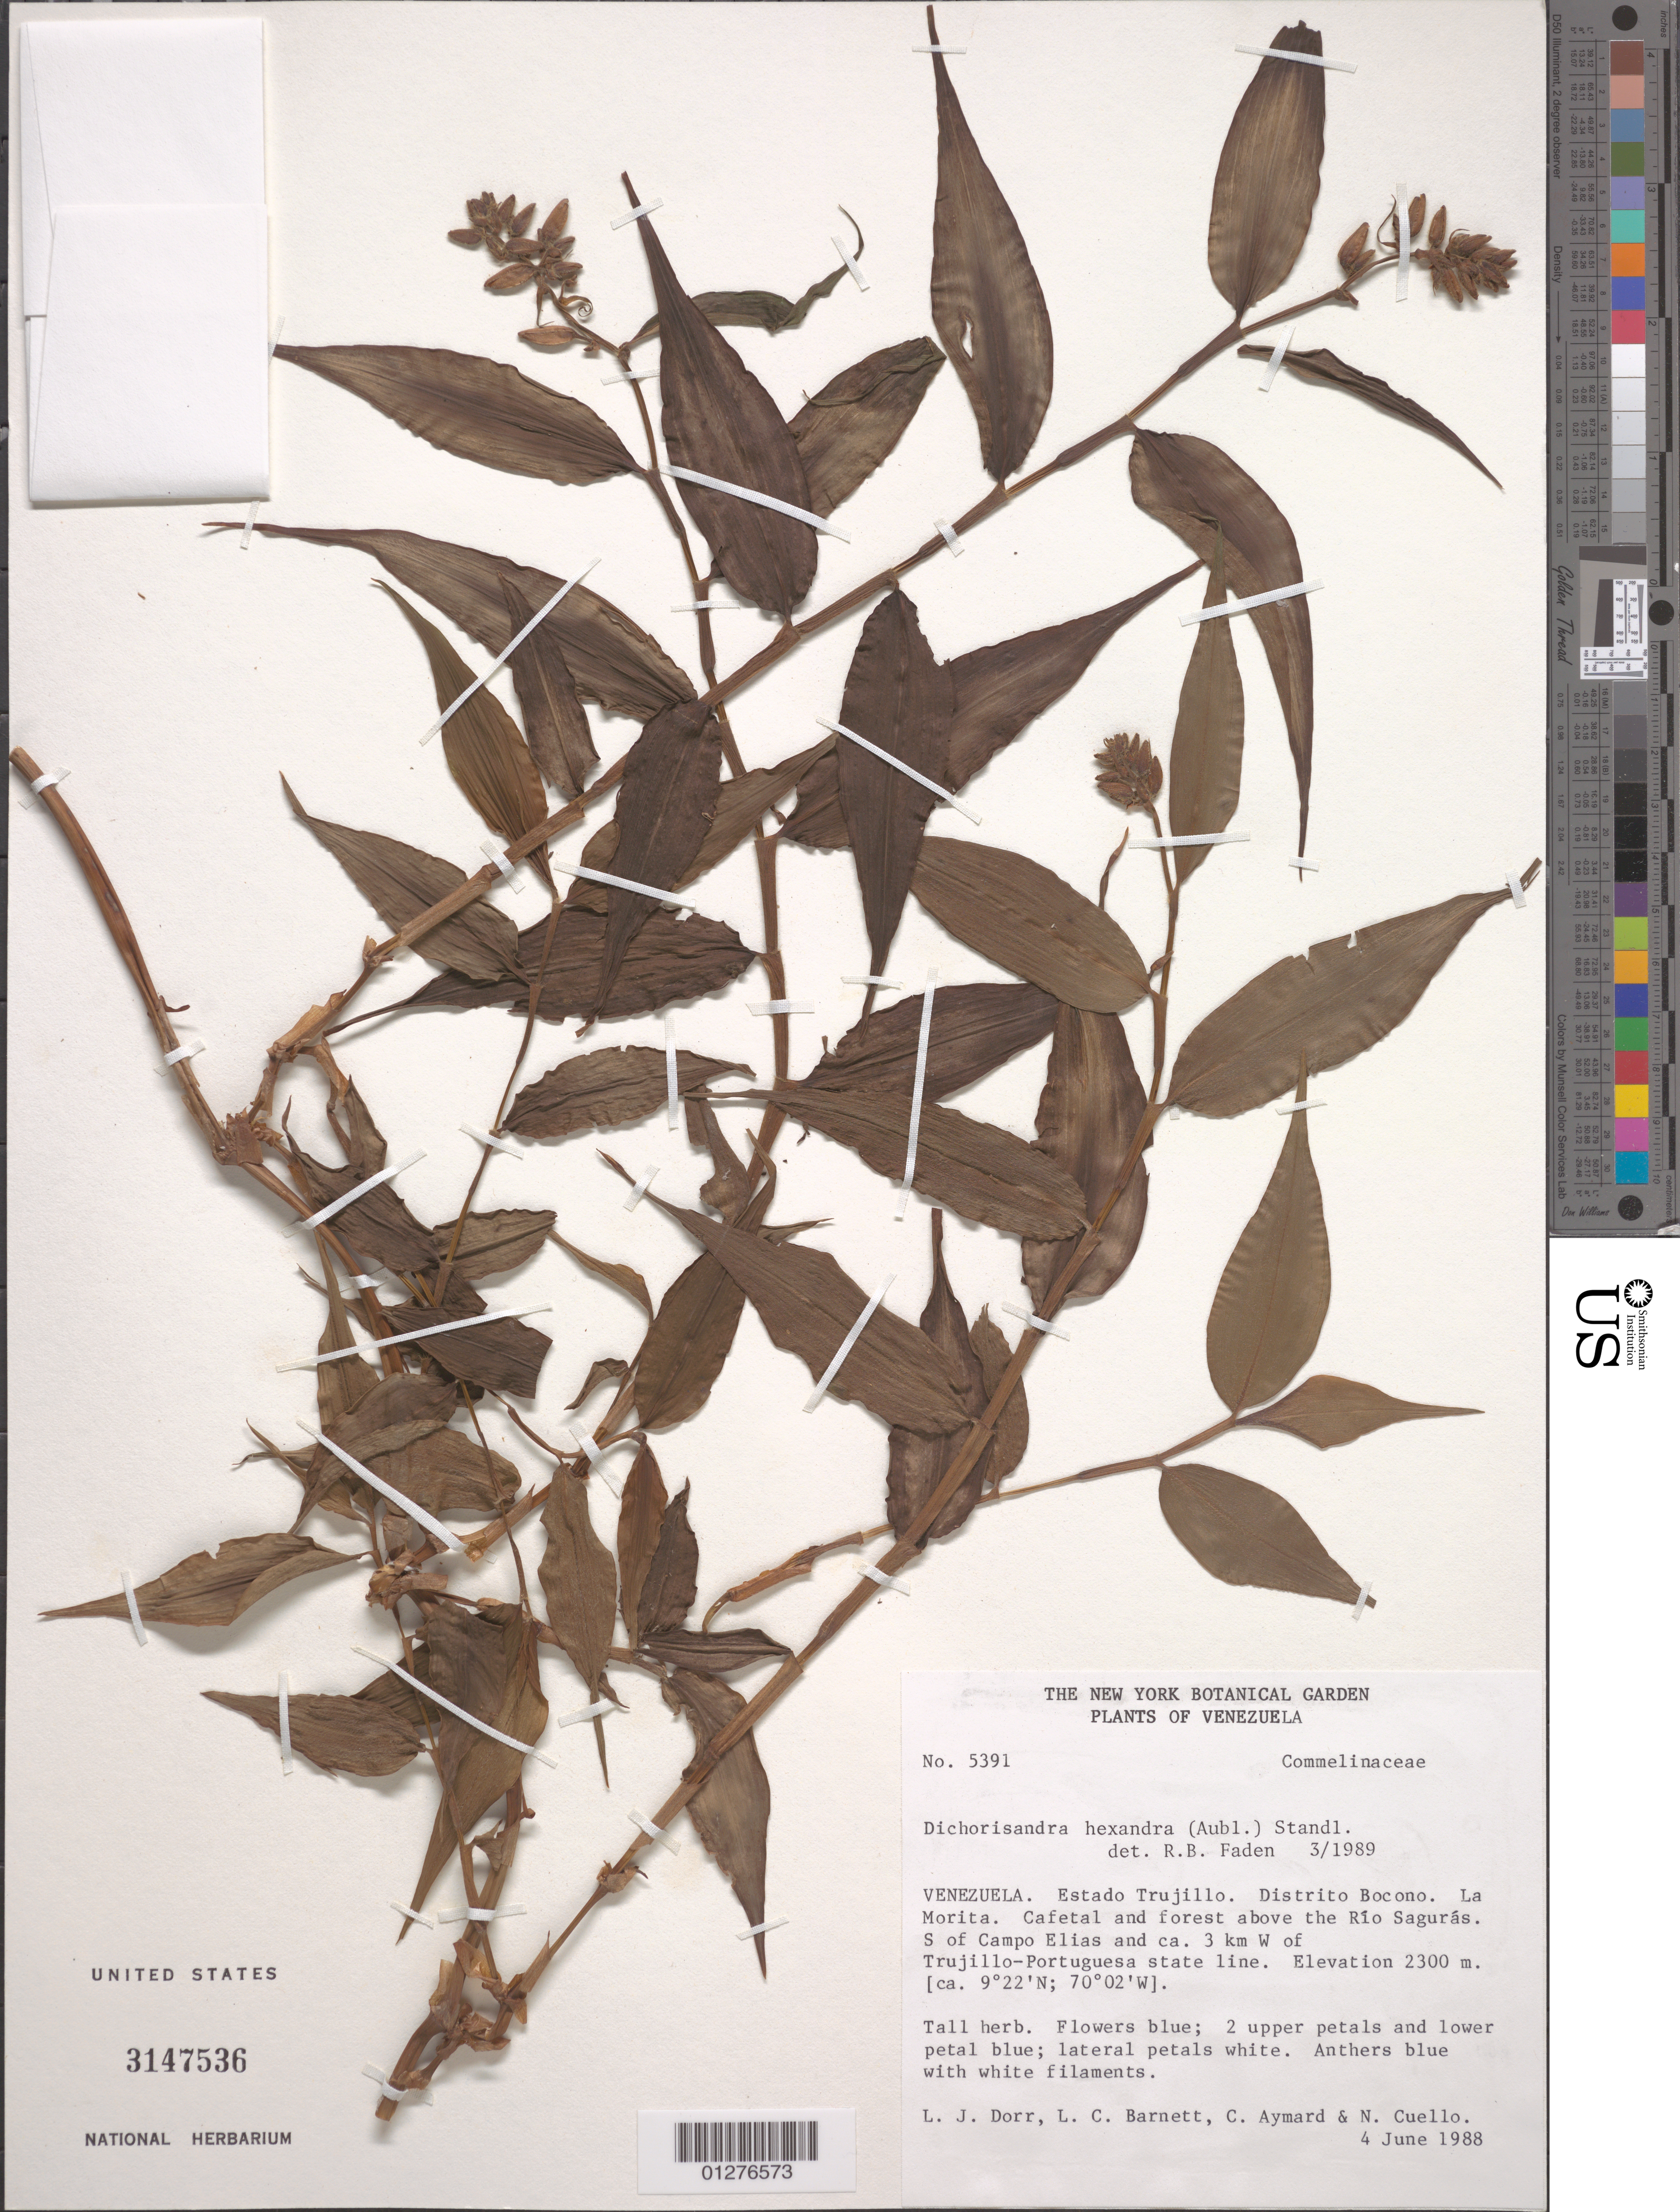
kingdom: Plantae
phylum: Tracheophyta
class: Liliopsida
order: Commelinales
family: Commelinaceae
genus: Dichorisandra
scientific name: Dichorisandra hexandra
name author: (Aubl.) Standl.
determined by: Faden, Robert B., (US), Smithsonian Institution - National Museum of Natural History (UNITED STATES)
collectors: L. J. Dorr, L. C. Barnett, G. A. Aymard & N. L. Cuello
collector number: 5391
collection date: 1988-06-04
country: Venezuela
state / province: Trujillo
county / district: Bocono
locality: Río Sagurás, S of Campo Elias and ca. 3 km W of Trujillo-Portuguesa state line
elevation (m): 2300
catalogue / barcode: US 3147536